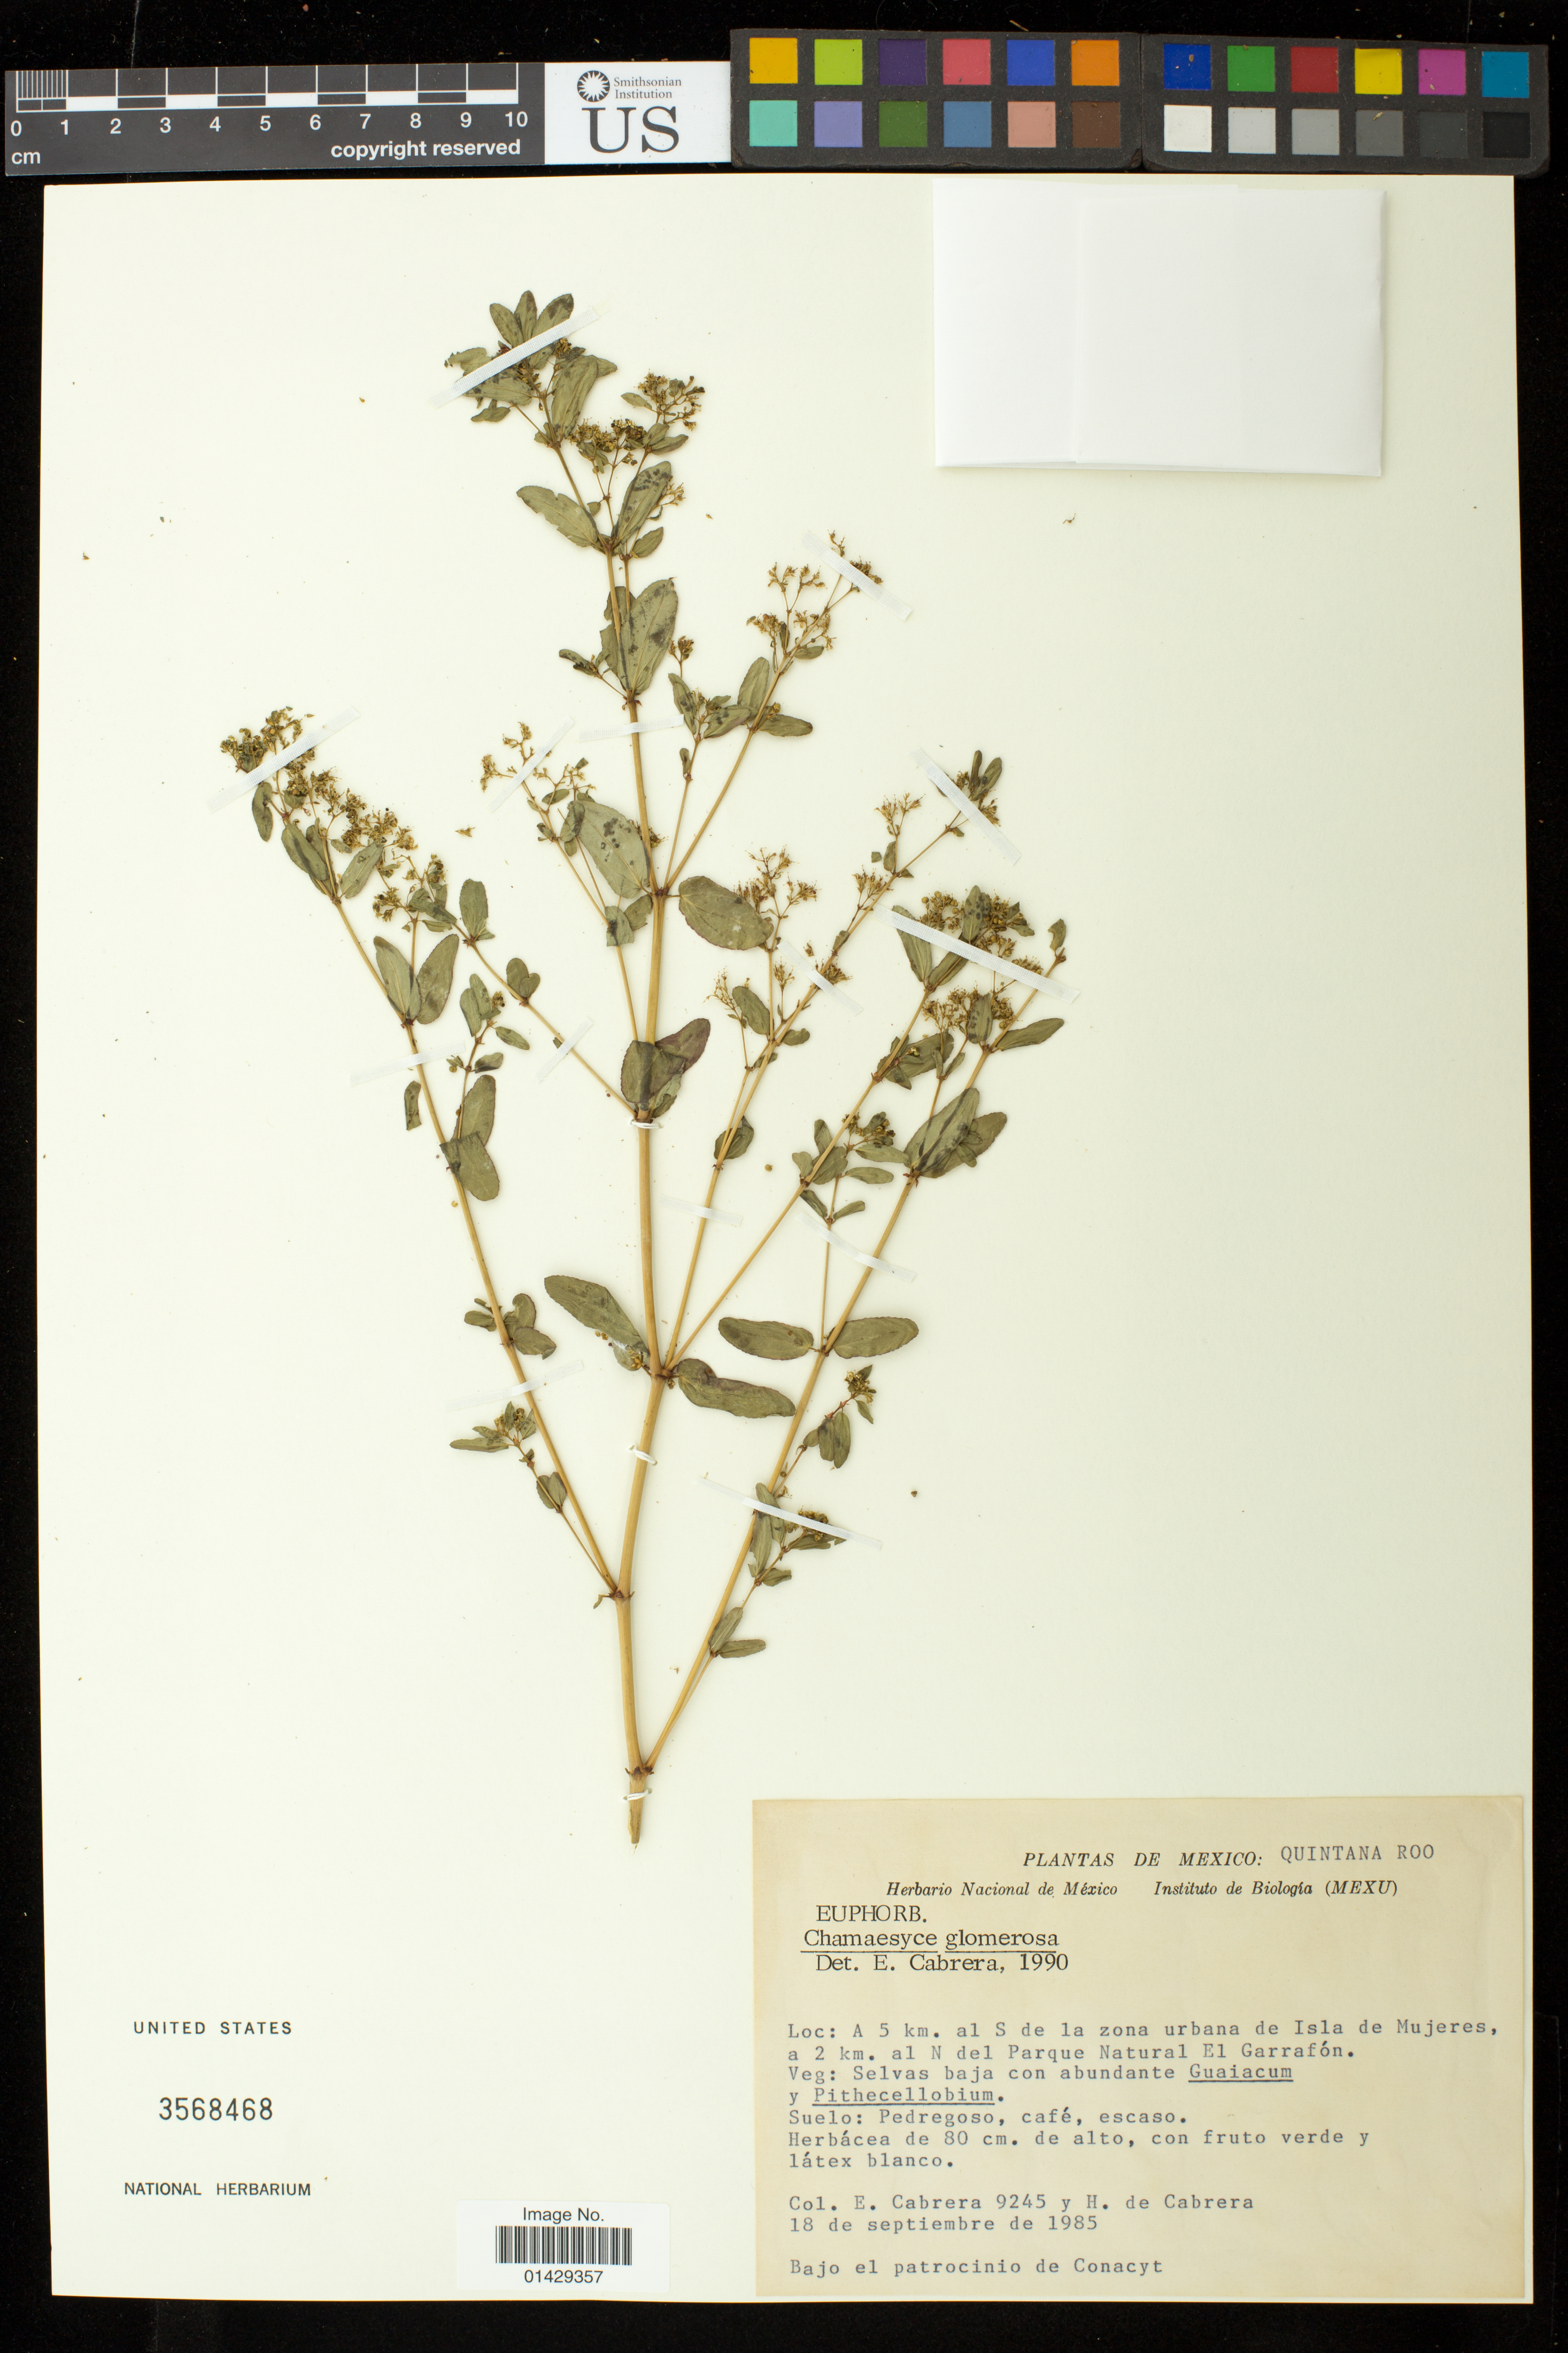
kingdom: Plantae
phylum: Tracheophyta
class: Magnoliopsida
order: Malpighiales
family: Euphorbiaceae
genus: Euphorbia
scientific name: Euphorbia hypericifolia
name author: L.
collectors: E. Cabrera & H. de Cabrera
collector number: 9245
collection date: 1985-09-18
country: Mexico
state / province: Quintana Roo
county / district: Isla Mujeres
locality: A 5 km. al S de la zona urbana de Isla de Mujeres, a 2 km. al N del Parque Natural El Garrafón.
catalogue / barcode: US 3568468